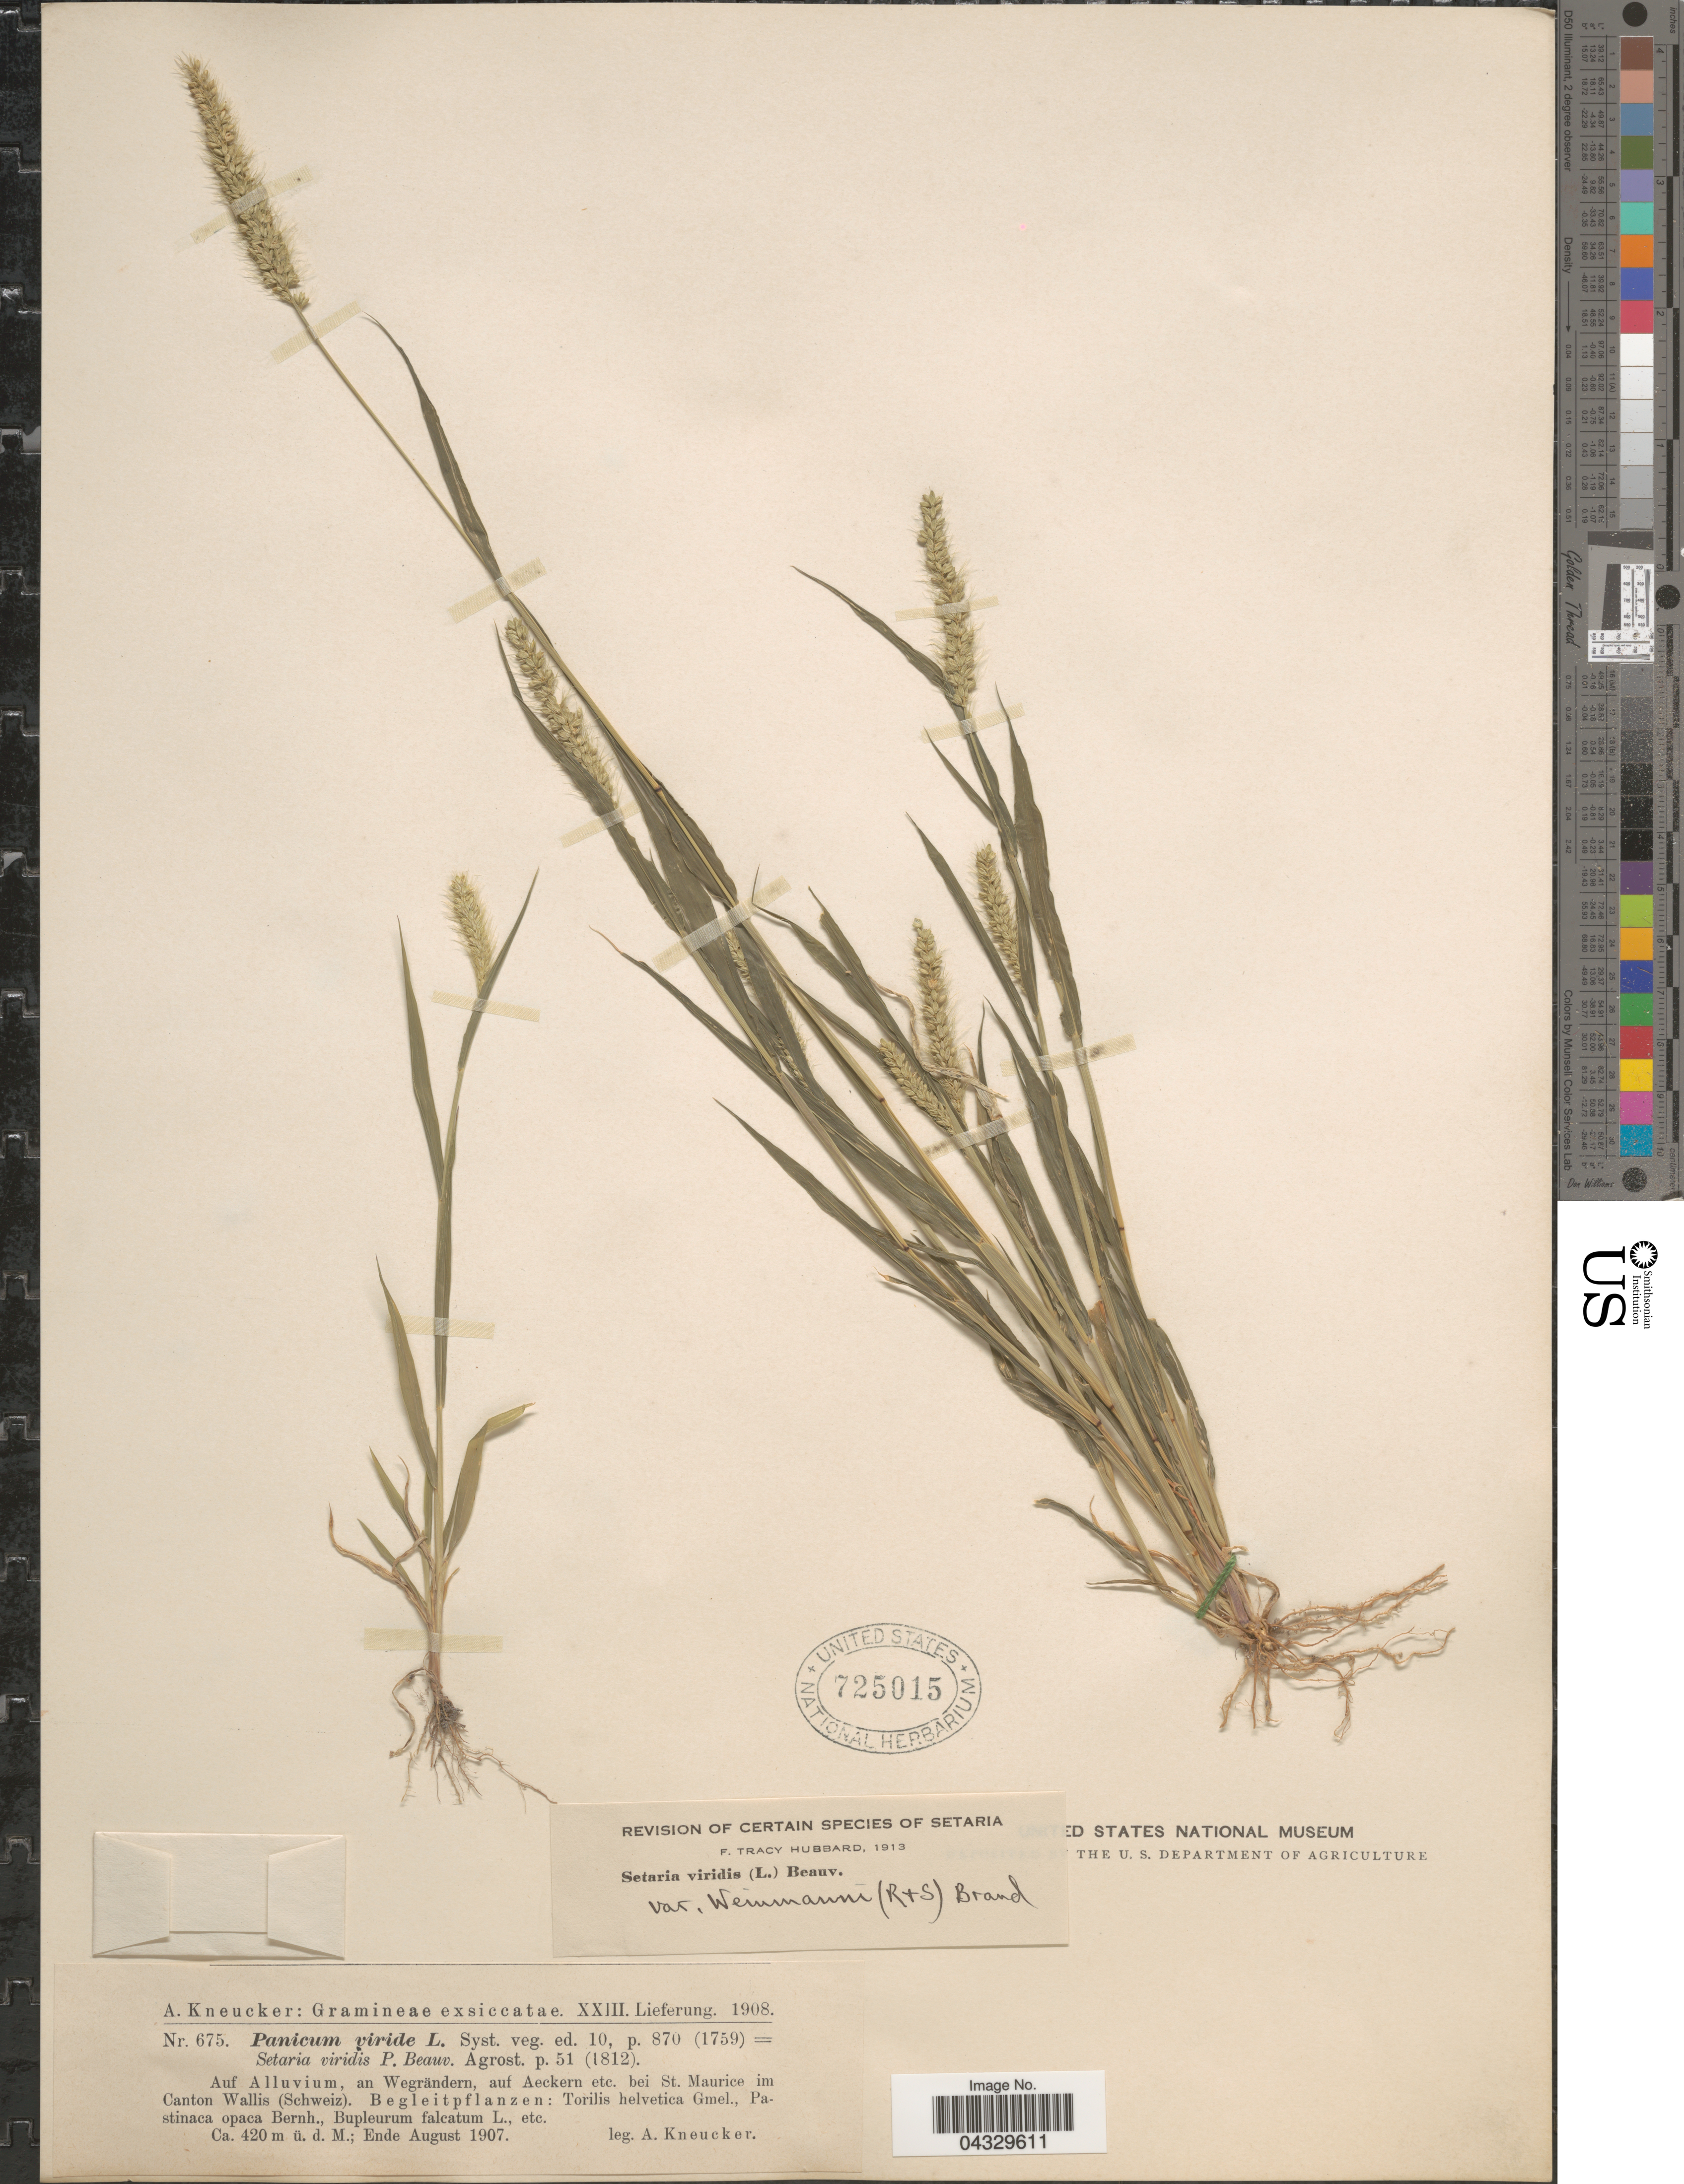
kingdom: Plantae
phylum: Tracheophyta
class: Liliopsida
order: Poales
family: Poaceae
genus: Setaria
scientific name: Setaria viridis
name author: (L.) P. Beauv.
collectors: A. Kneucker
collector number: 675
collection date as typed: Ende August 1907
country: Switzerland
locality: Auf Alluvium, an Wegrändern, auf Aeckern etc. bei St. Maurice im Canton Wallis (Schweiz).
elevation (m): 420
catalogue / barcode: US 725015